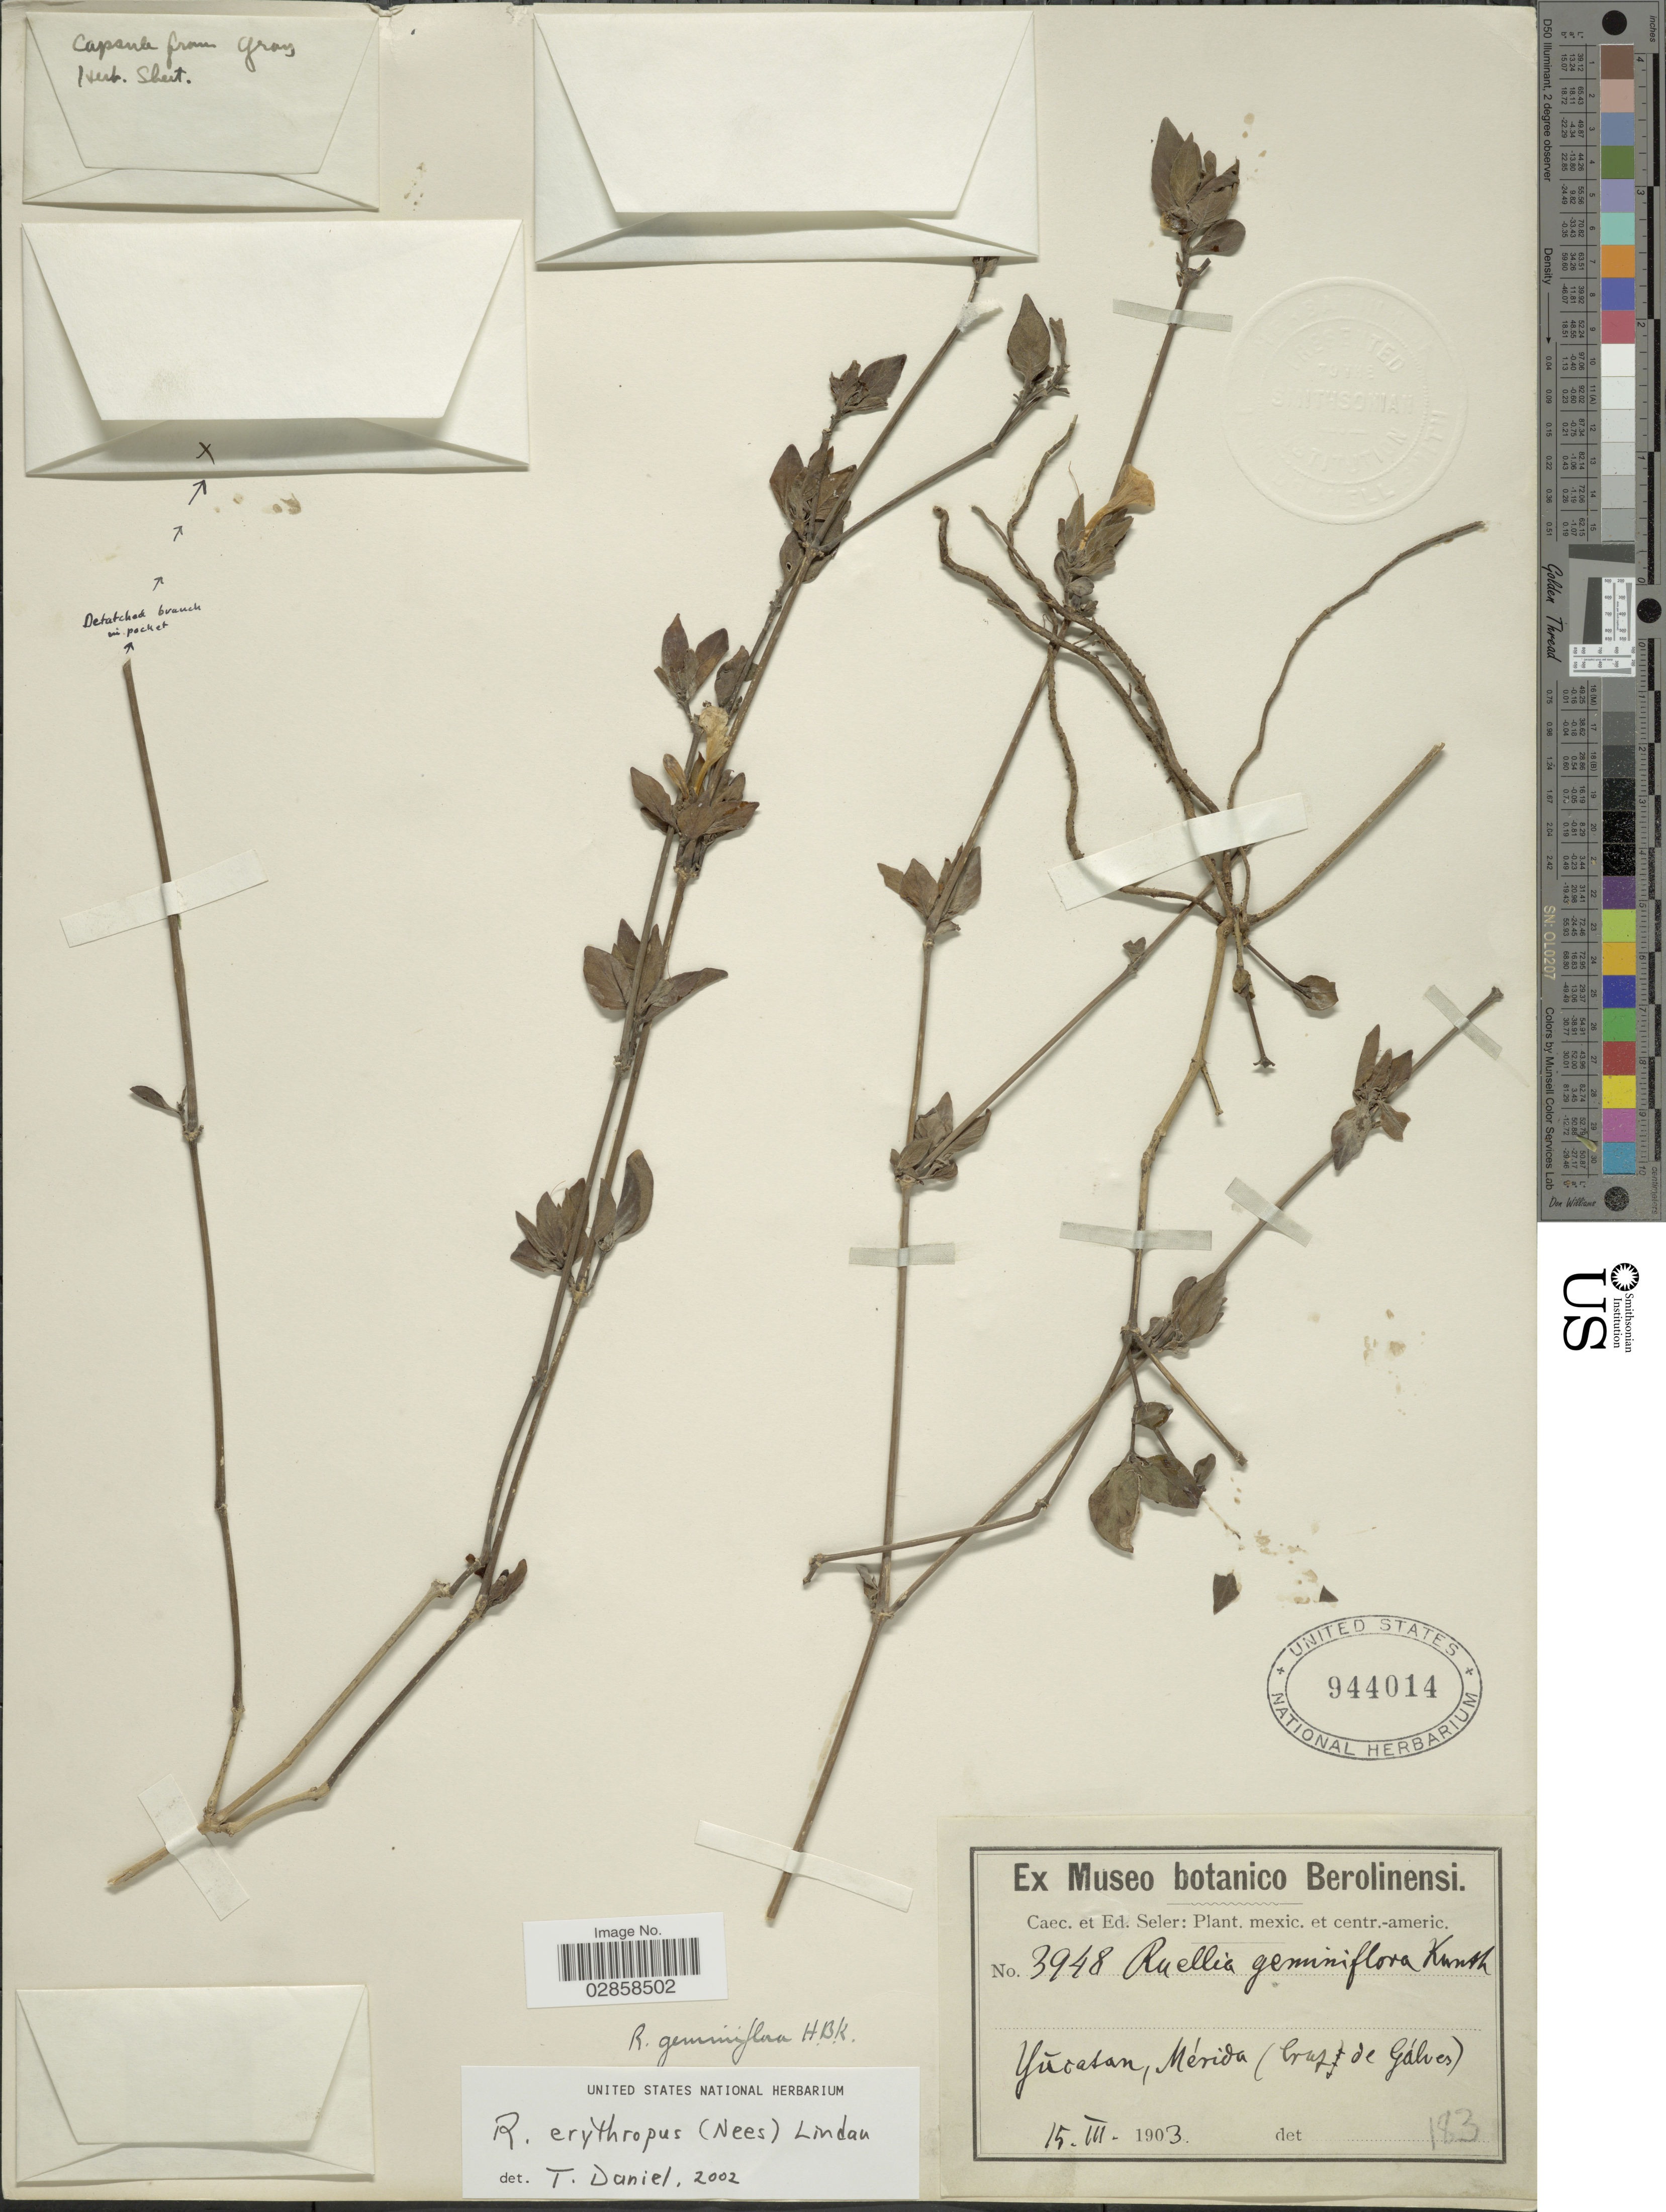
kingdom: Plantae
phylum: Tracheophyta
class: Magnoliopsida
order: Lamiales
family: Acanthaceae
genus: Ruellia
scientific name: Ruellia erythropus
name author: (Nees) Lindau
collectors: C. Seler & E. G. Seler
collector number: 3948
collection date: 1903-03-15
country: Mexico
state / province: Yucatán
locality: Mérida (Cruz de Gálves).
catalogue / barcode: US 944014